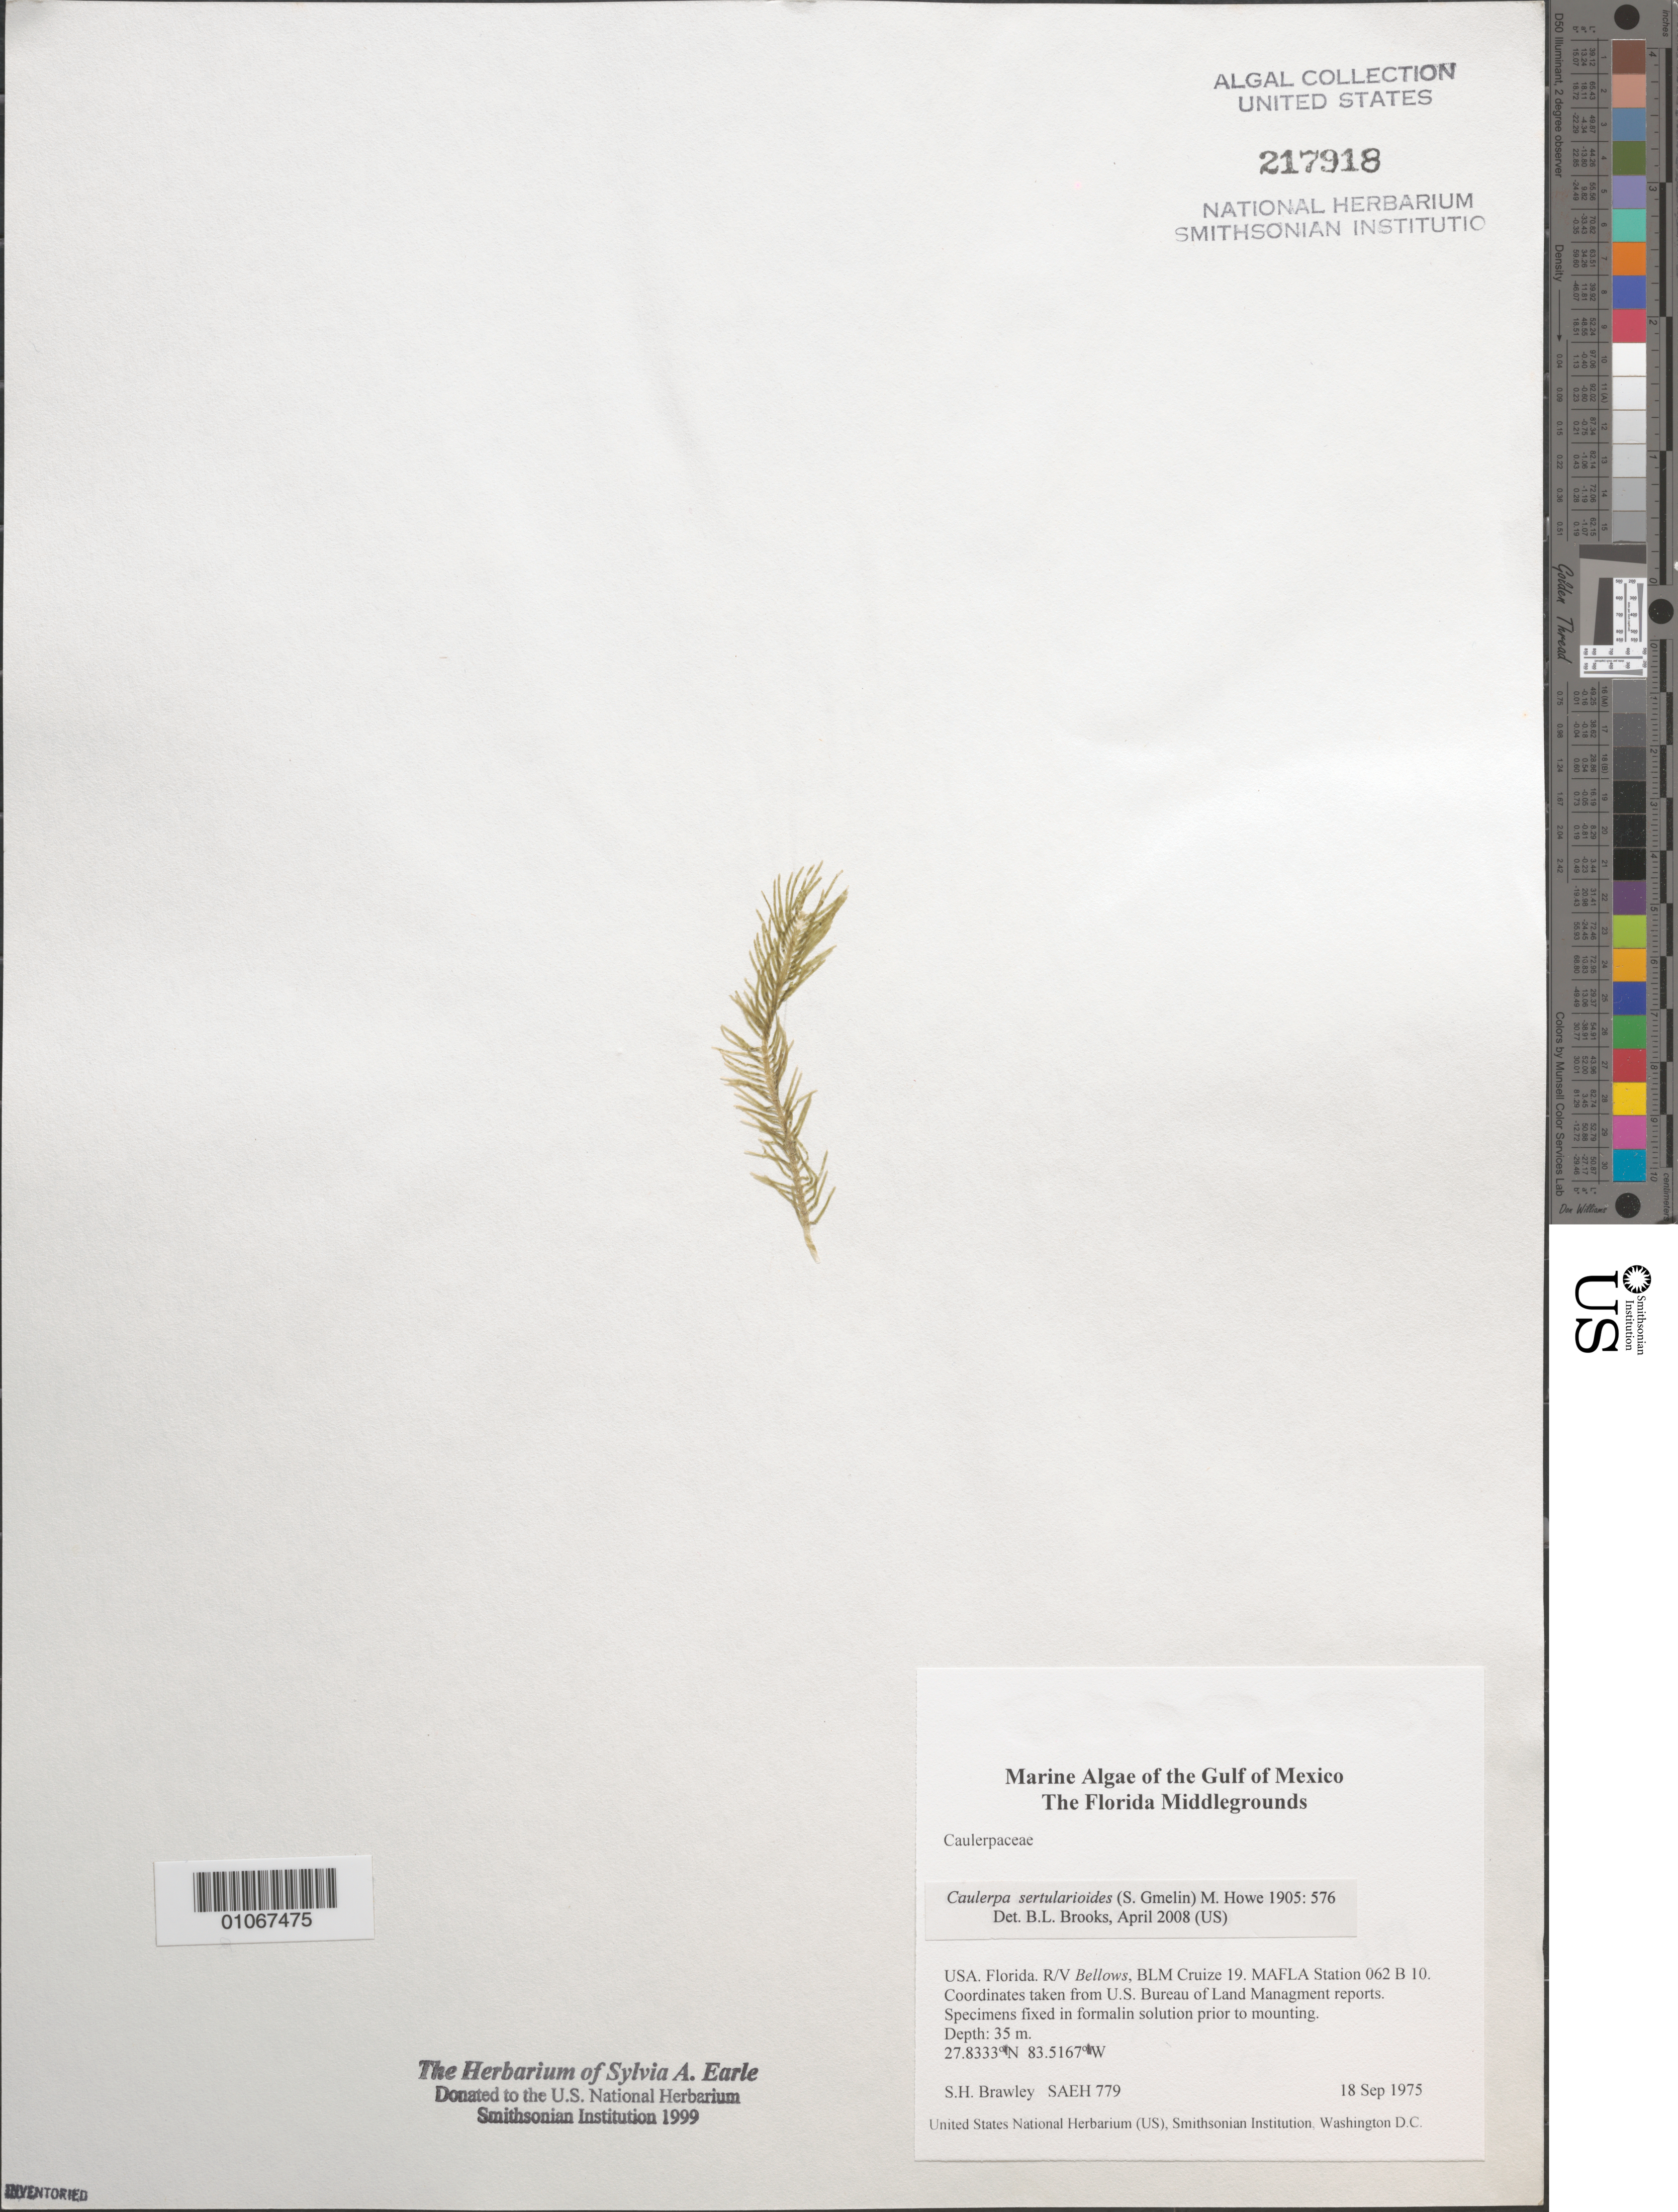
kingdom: Plantae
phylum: Chlorophyta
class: Ulvophyceae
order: Bryopsidales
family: Caulerpaceae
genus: Caulerpa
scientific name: Caulerpa sertularioides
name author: (S.G. Gmel.) M. Howe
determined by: Brooks, B. L., (BOT), Smithsonian Institution - National Museum of Natural History (UNITED STATES)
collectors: S. Brawley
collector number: SAEH 779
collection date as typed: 18 Sep 1975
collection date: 1975-09-18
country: United States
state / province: Florida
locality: Gulf of Mexico, Florida Middle Grounds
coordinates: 27.8333 N, 83.5167 W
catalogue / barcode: US 217918